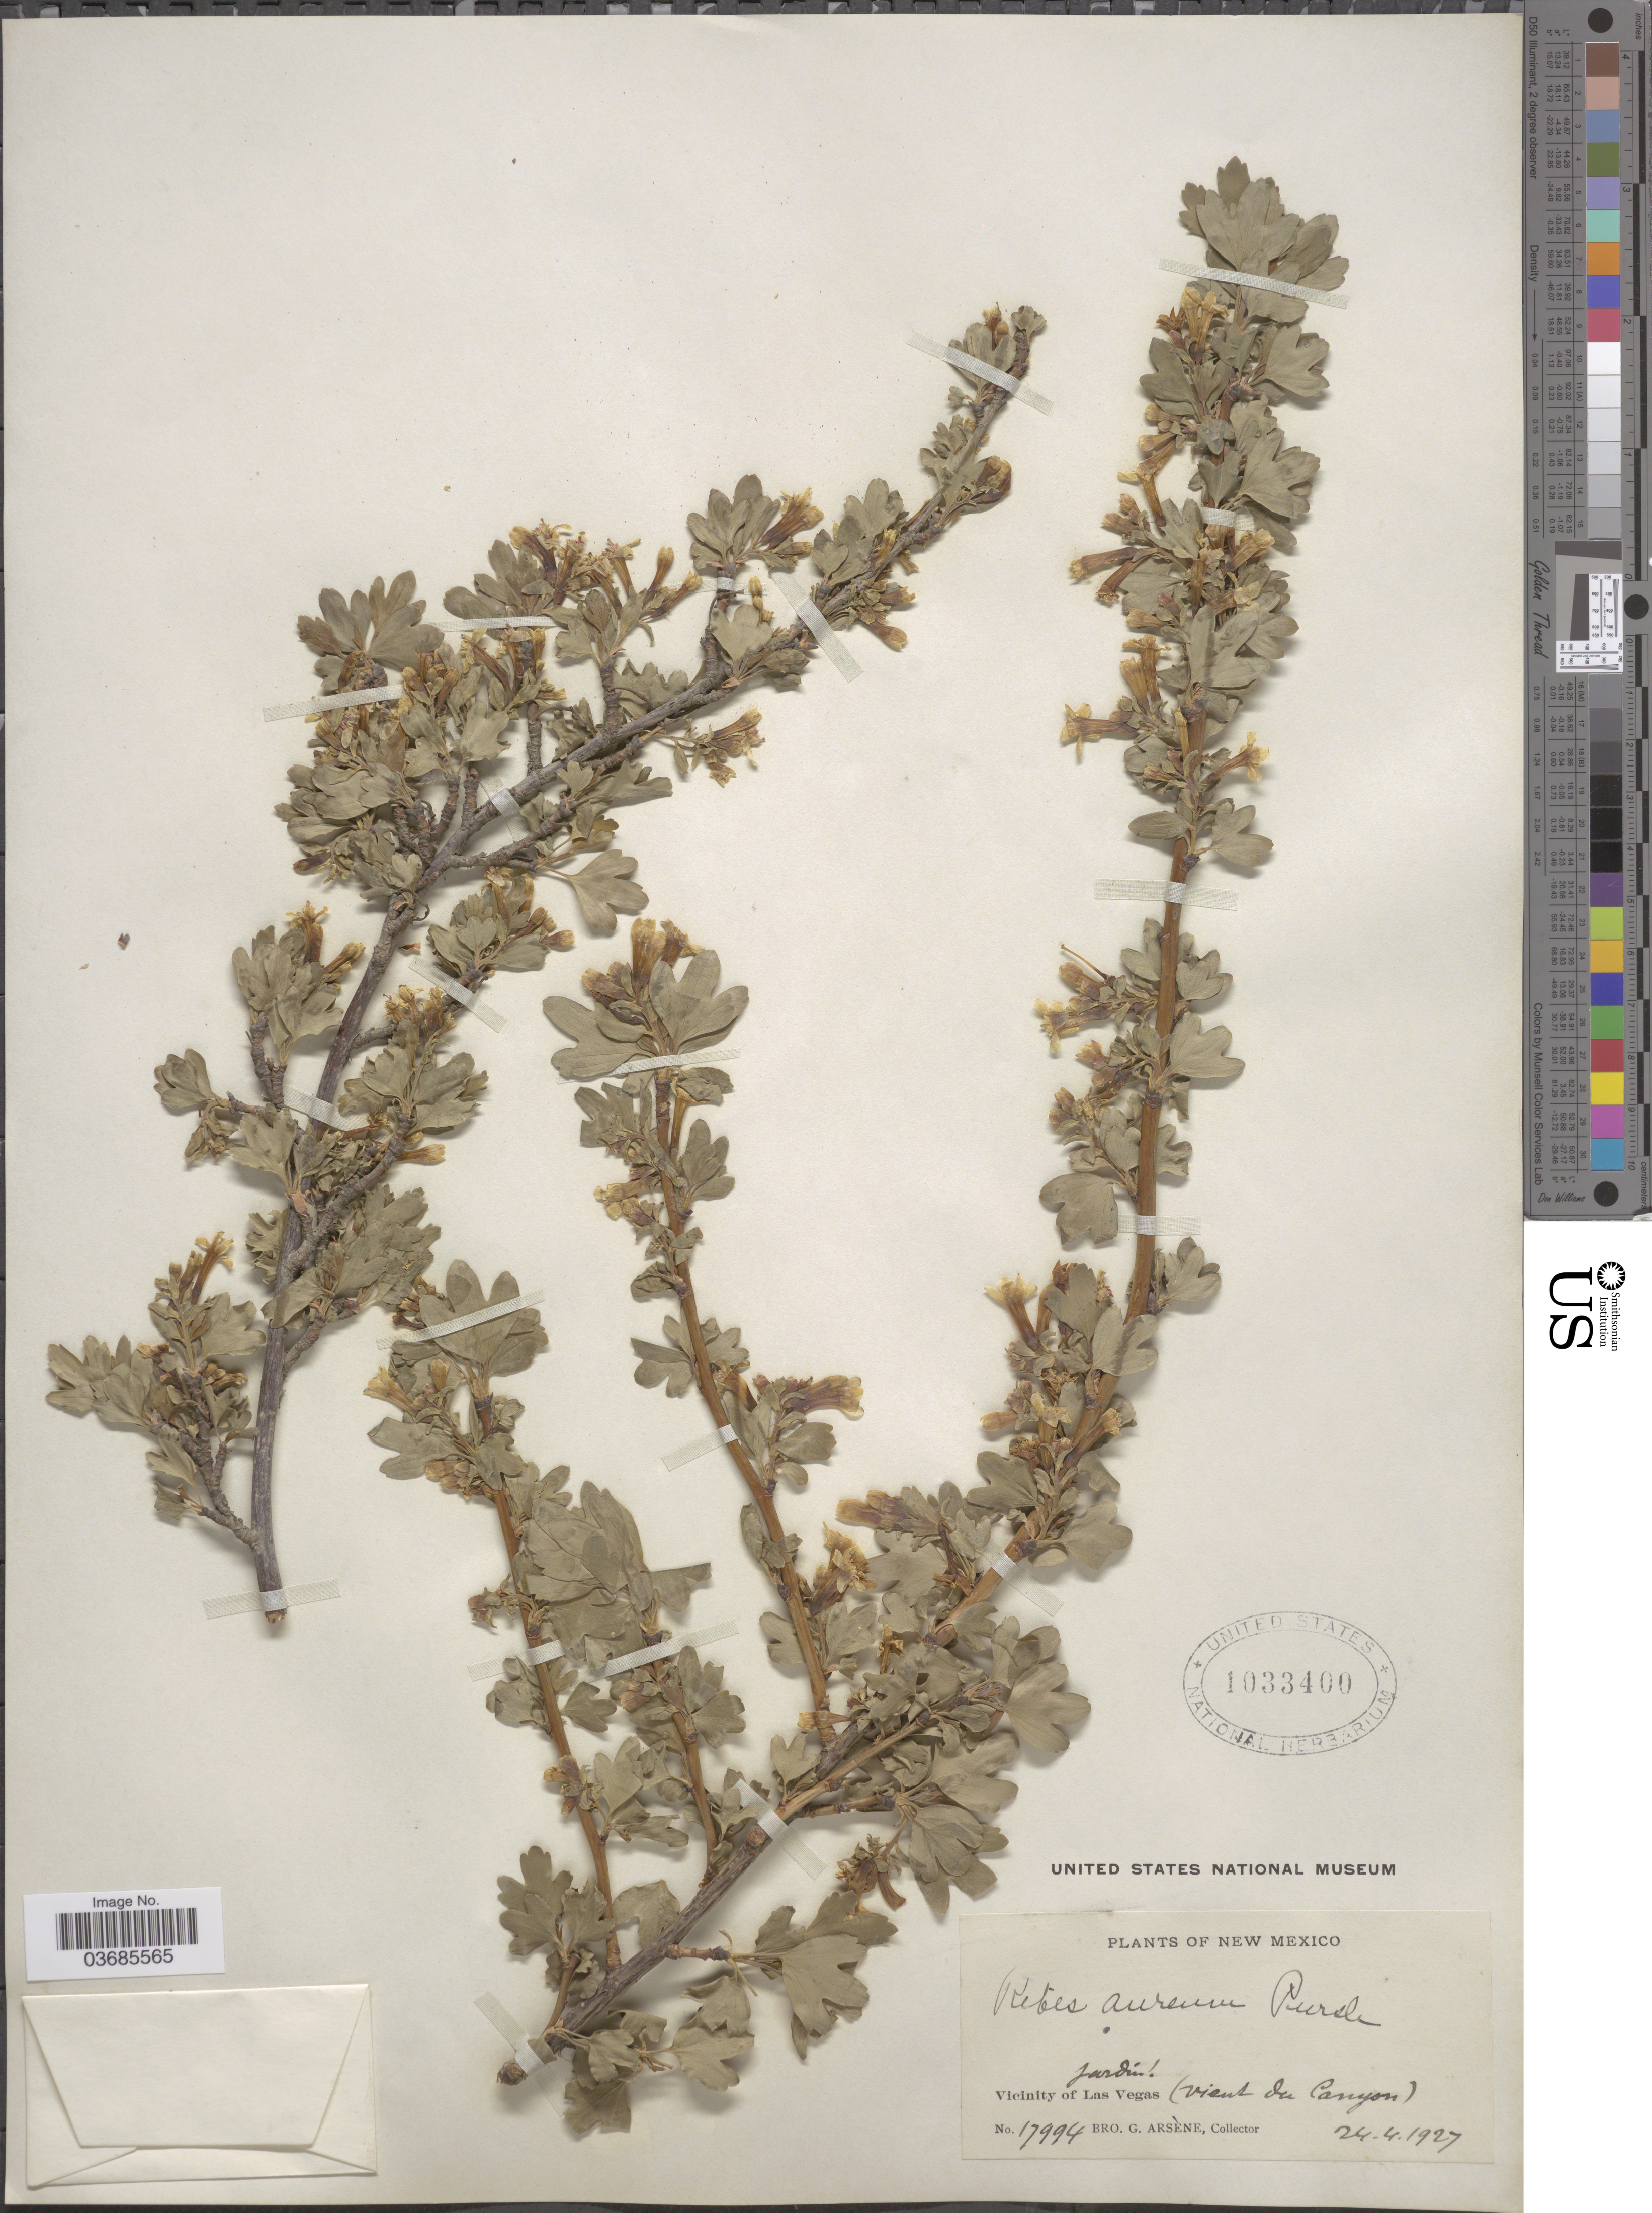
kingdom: Plantae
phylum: Tracheophyta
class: Magnoliopsida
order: Saxifragales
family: Grossulariaceae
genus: Ribes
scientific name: Ribes aureum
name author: Pursh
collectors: Bro. G. Arsène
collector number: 17994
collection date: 1927-04-24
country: United States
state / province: New Mexico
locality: Vicinity of Las Vegas (Vient du Canyon).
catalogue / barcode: US 1033400